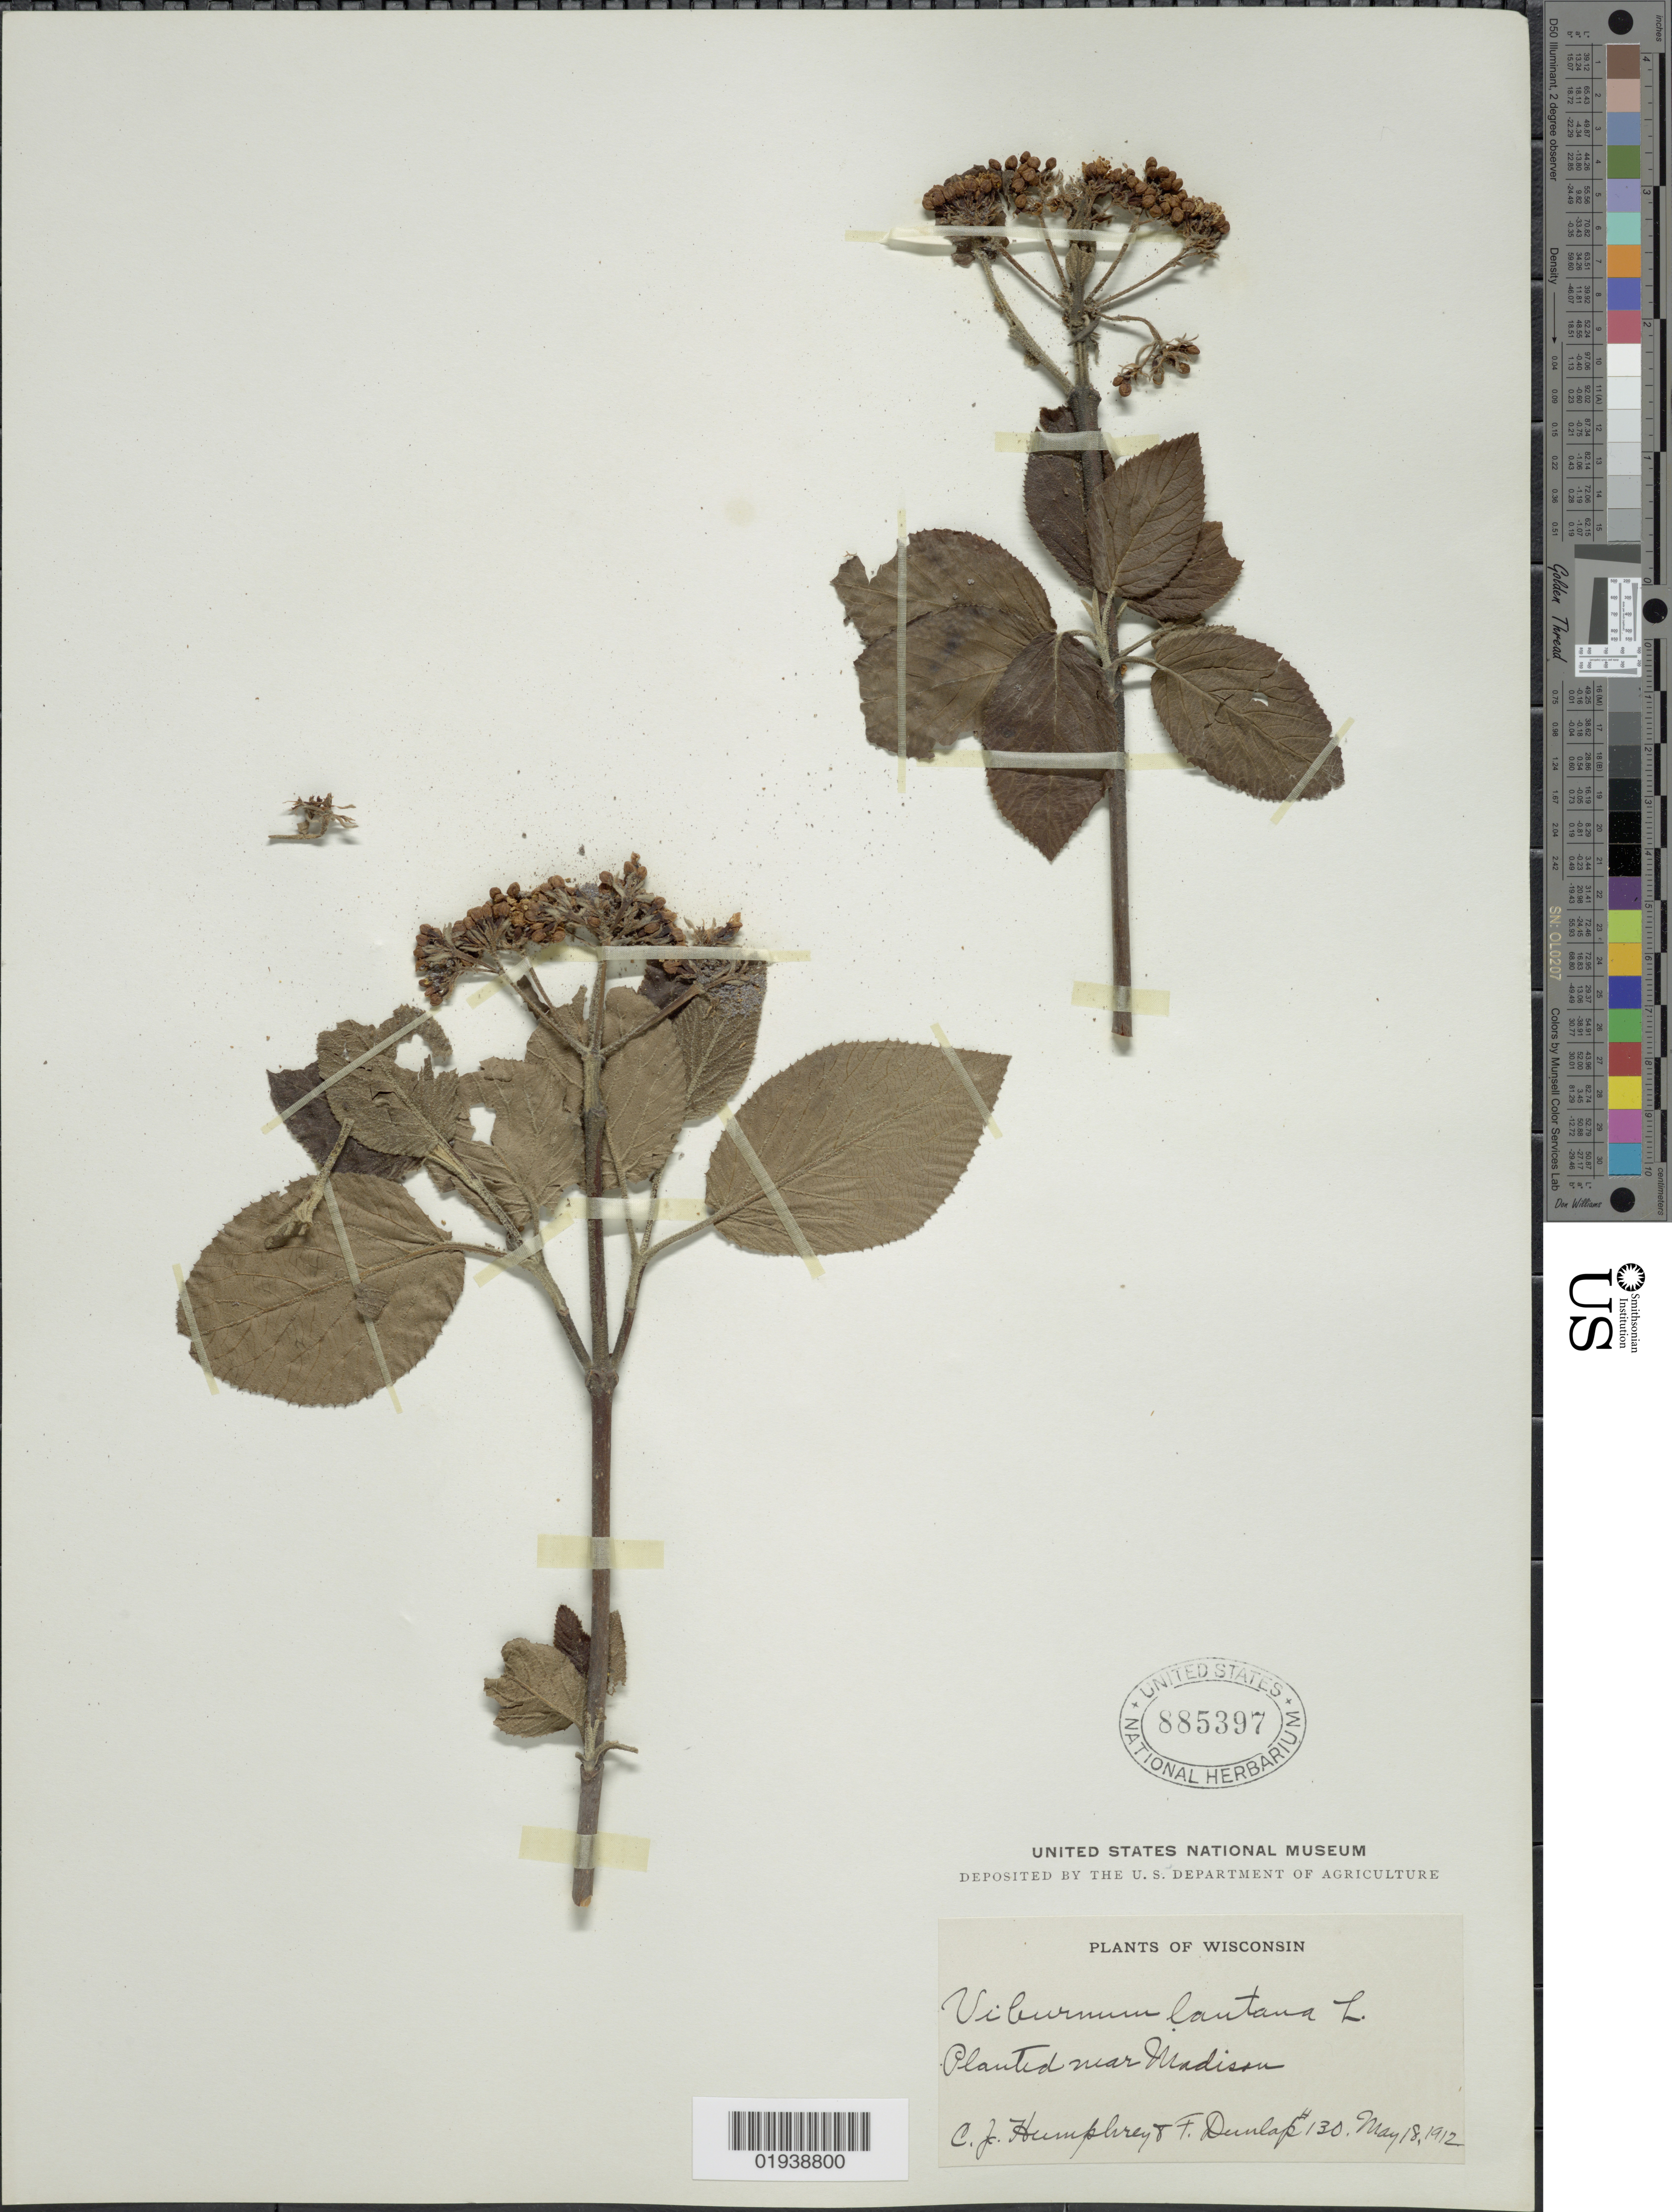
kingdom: Plantae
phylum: Tracheophyta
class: Magnoliopsida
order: Dipsacales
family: Viburnaceae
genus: Viburnum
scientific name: Viburnum lantana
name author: L.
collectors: C. Humphrey & F. Dunlap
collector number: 130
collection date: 1912-05-18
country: United States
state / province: Wisconsin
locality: Planted near Madison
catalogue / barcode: US 885397